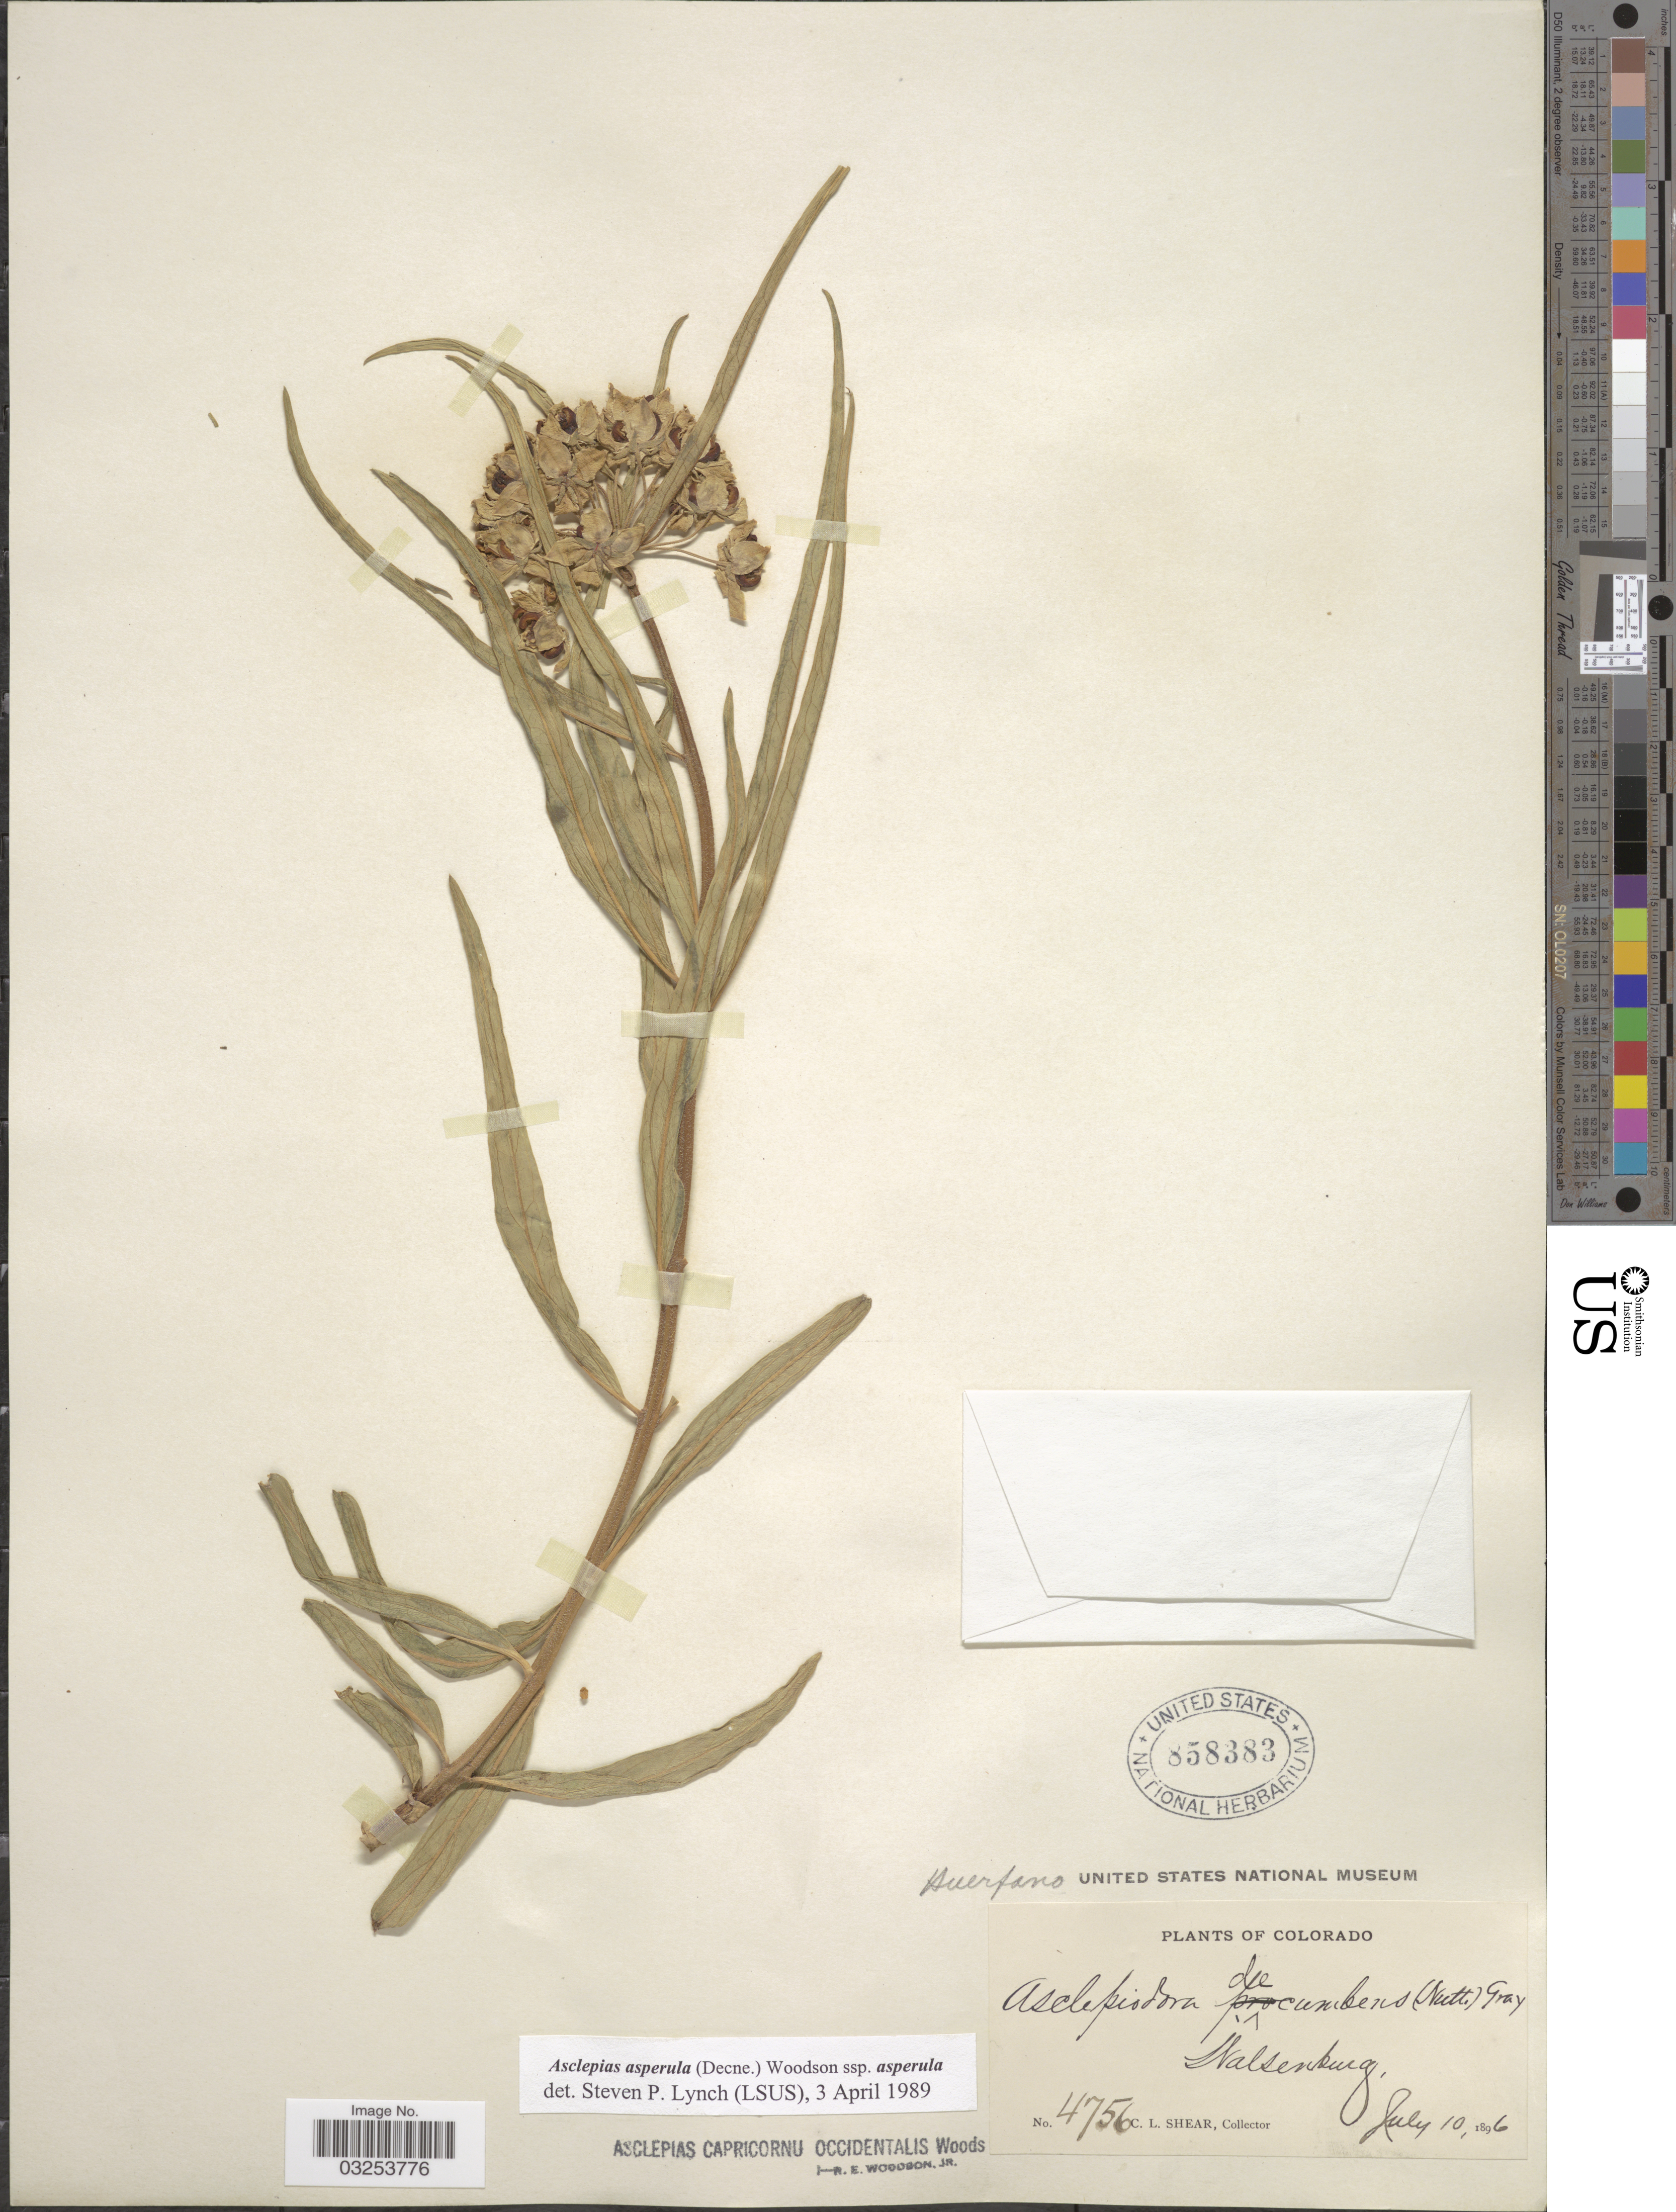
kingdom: Plantae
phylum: Tracheophyta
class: Magnoliopsida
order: Gentianales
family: Apocynaceae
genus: Asclepias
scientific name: Asclepias asperula subsp. asperula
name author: (Decne.) Woodson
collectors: C. L. Shear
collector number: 4756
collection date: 1896-07-10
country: United States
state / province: Colorado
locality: Walsenburg.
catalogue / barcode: US 858383